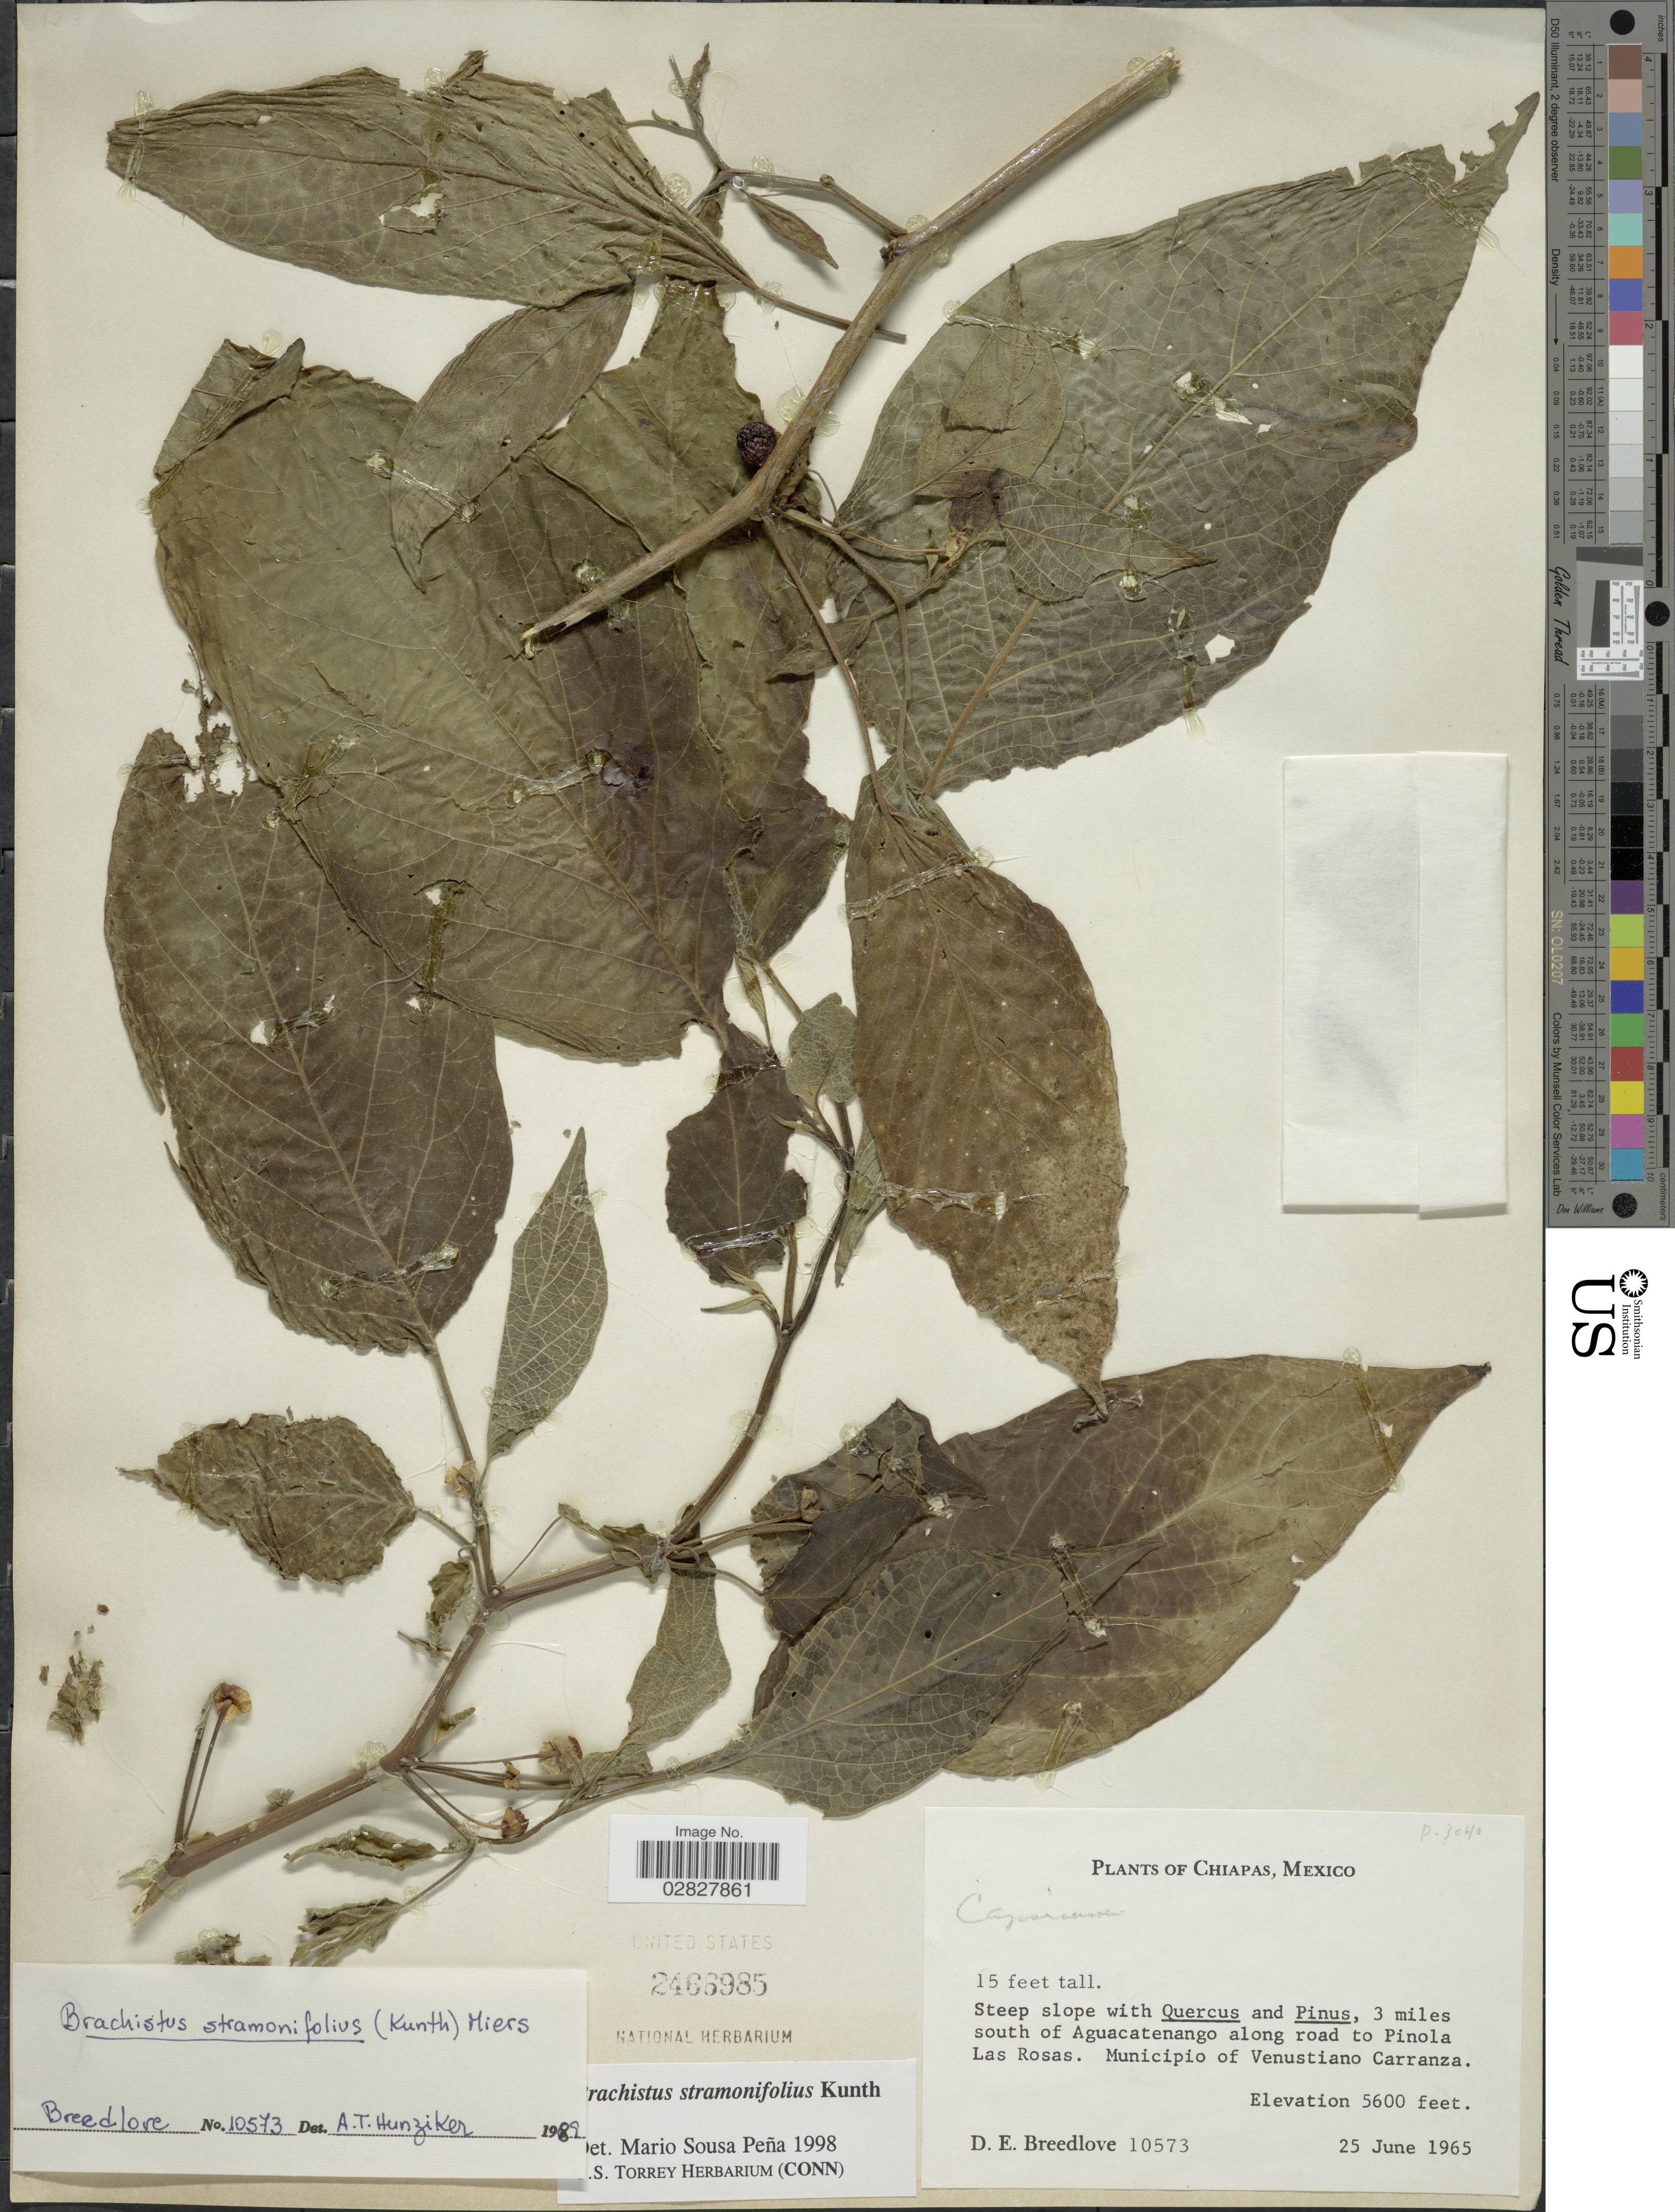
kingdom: Plantae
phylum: Tracheophyta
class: Magnoliopsida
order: Solanales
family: Solanaceae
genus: Brachistus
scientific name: Brachistus stramonifolius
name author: (Kunth) Miers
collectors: D. E. Breedlove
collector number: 10573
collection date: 1965-06-25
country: Mexico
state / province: Chiapas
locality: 3 miles south of Aguacatenango along road to Pinola Las Rosas, Municipio of Venustiano Carranza.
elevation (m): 1707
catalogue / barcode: US 2466985